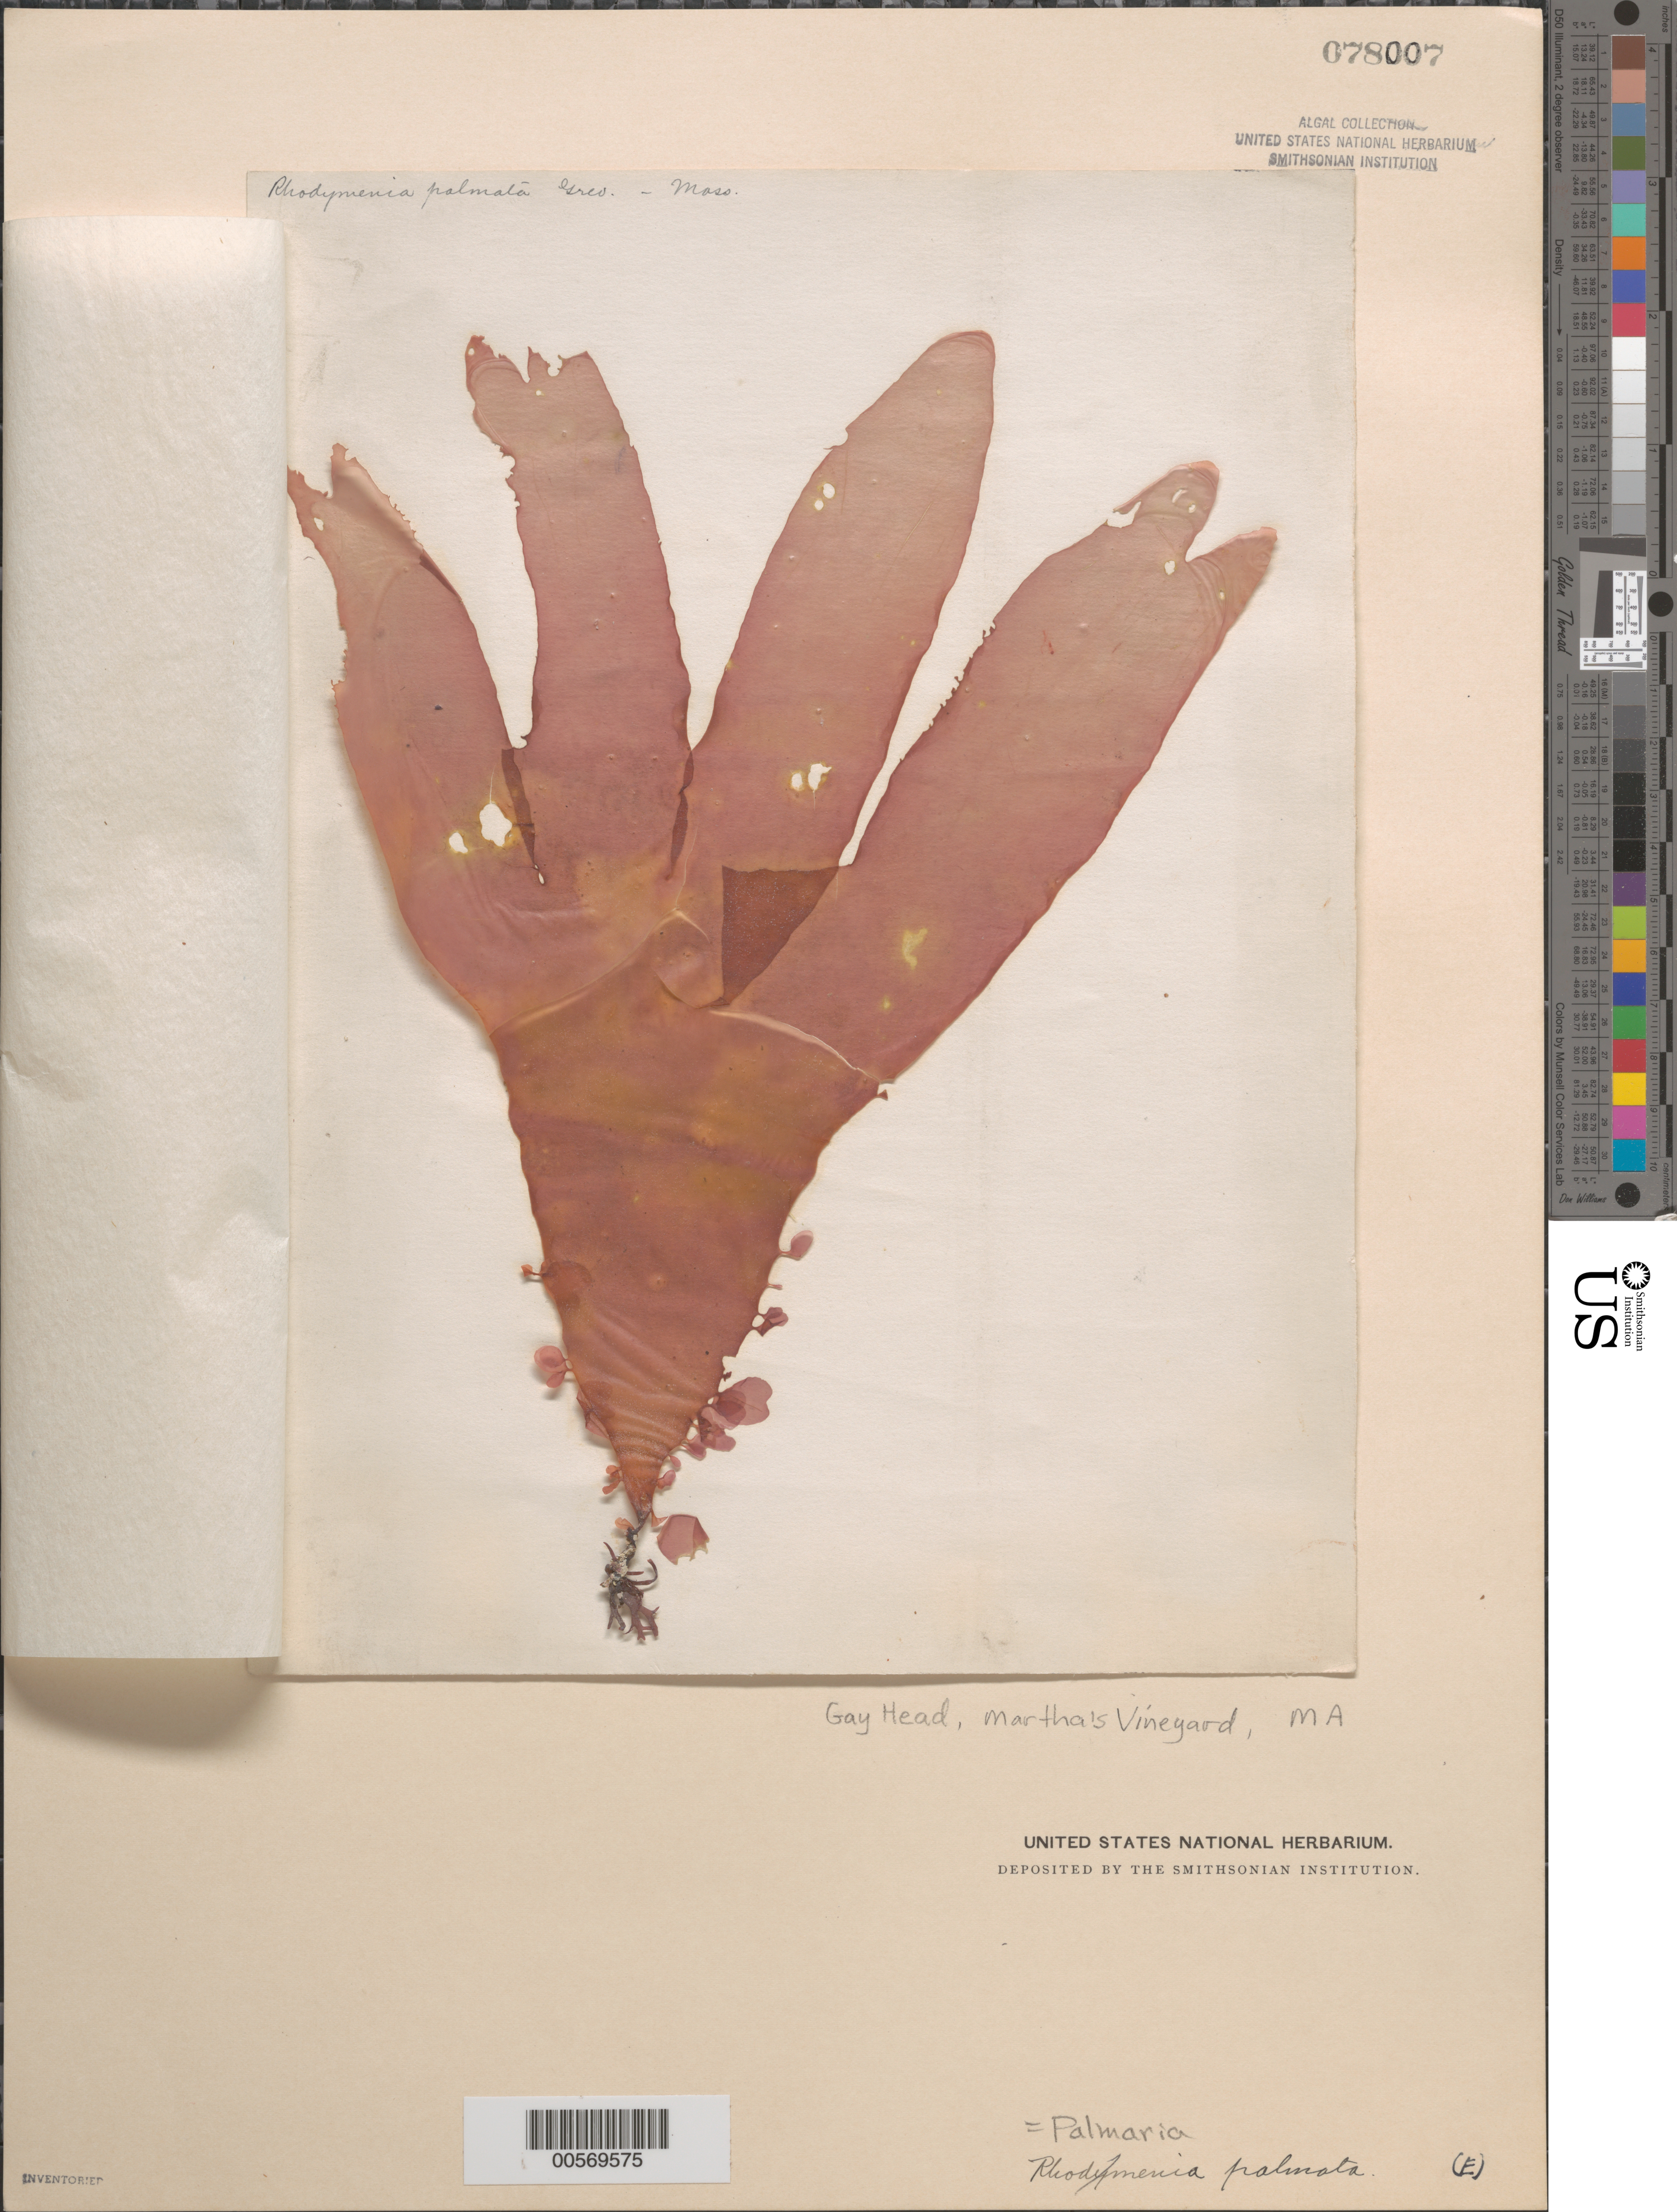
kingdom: Plantae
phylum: Rhodophyta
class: Florideophyceae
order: Palmariales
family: Palmariaceae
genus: Palmaria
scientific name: Palmaria palmata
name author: (L.) F. Weber & D. Mohr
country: United States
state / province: Massachusetts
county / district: Dukes County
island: Martha's Vineyard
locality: Gay Head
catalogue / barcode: US 78007